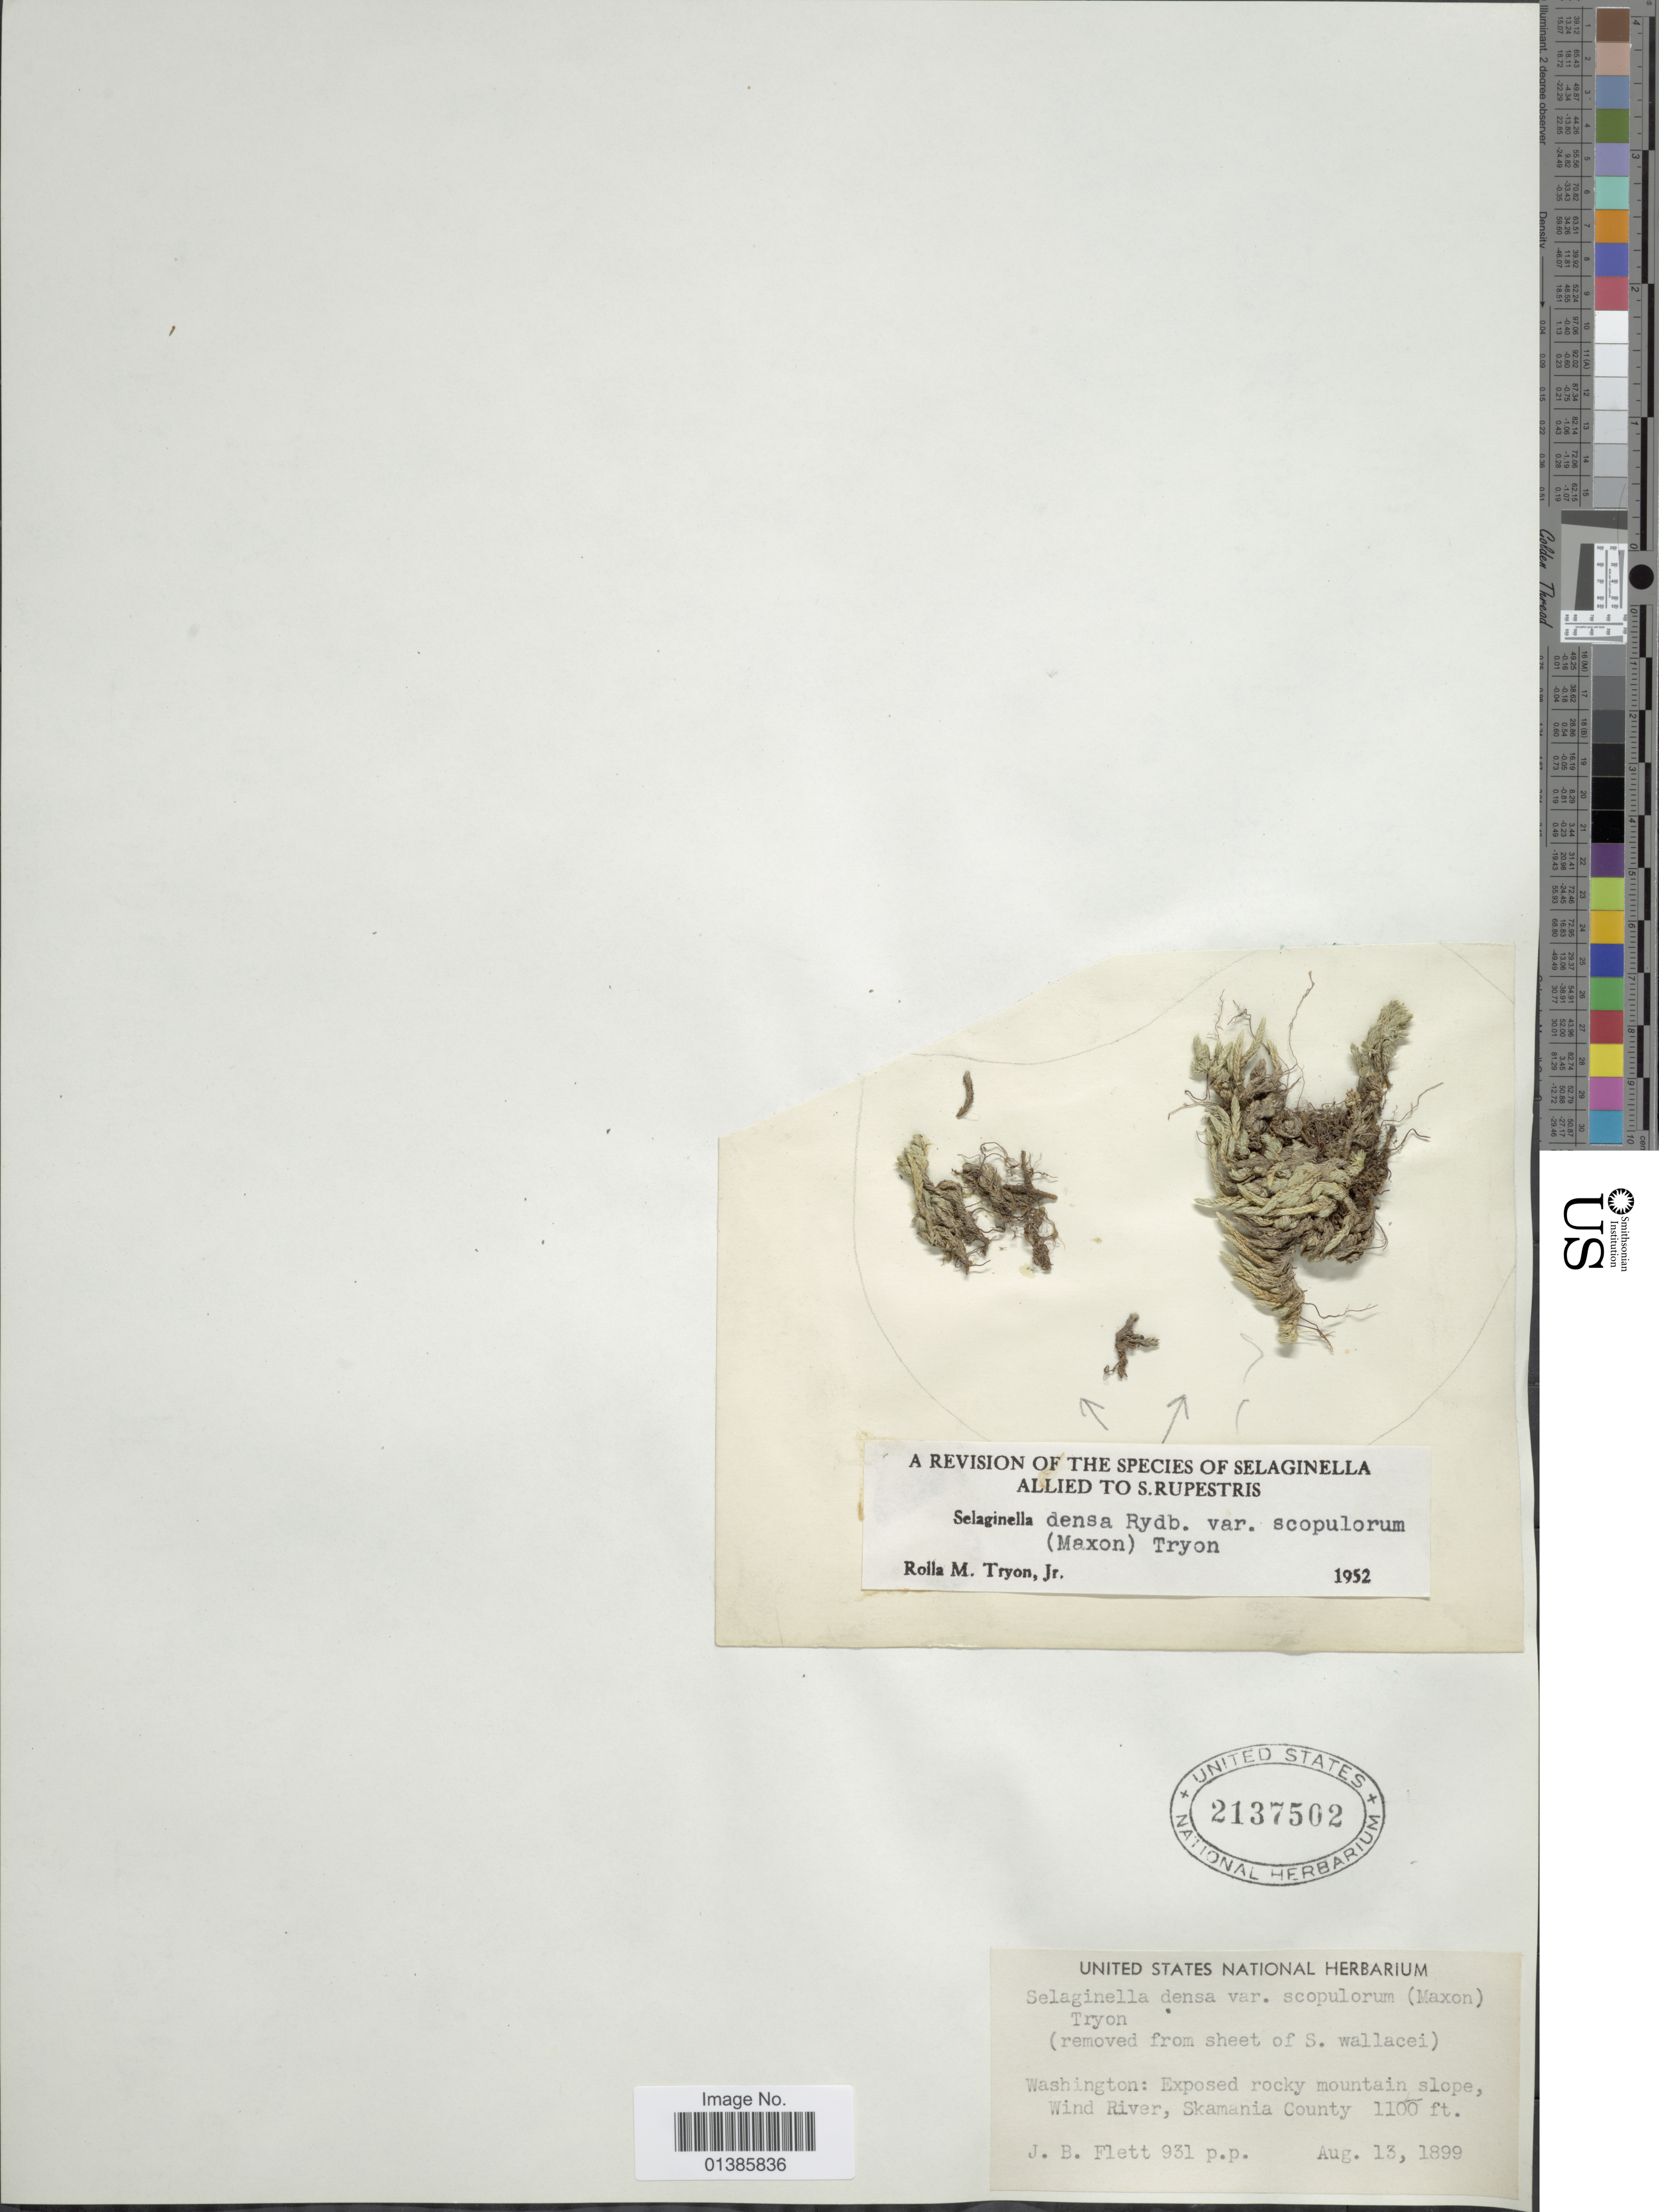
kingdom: Plantae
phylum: Tracheophyta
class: Lycopodiopsida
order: Selaginellales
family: Selaginellaceae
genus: Selaginella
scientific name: Selaginella densa var. scopulorum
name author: (Maxon) R.M. Tryon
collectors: J. Flett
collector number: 931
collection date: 1899-08-13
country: United States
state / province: Washington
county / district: Skamania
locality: Exposed rocky mountain slope, Wind River, Skamania County.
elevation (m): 335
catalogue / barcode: US 2137502